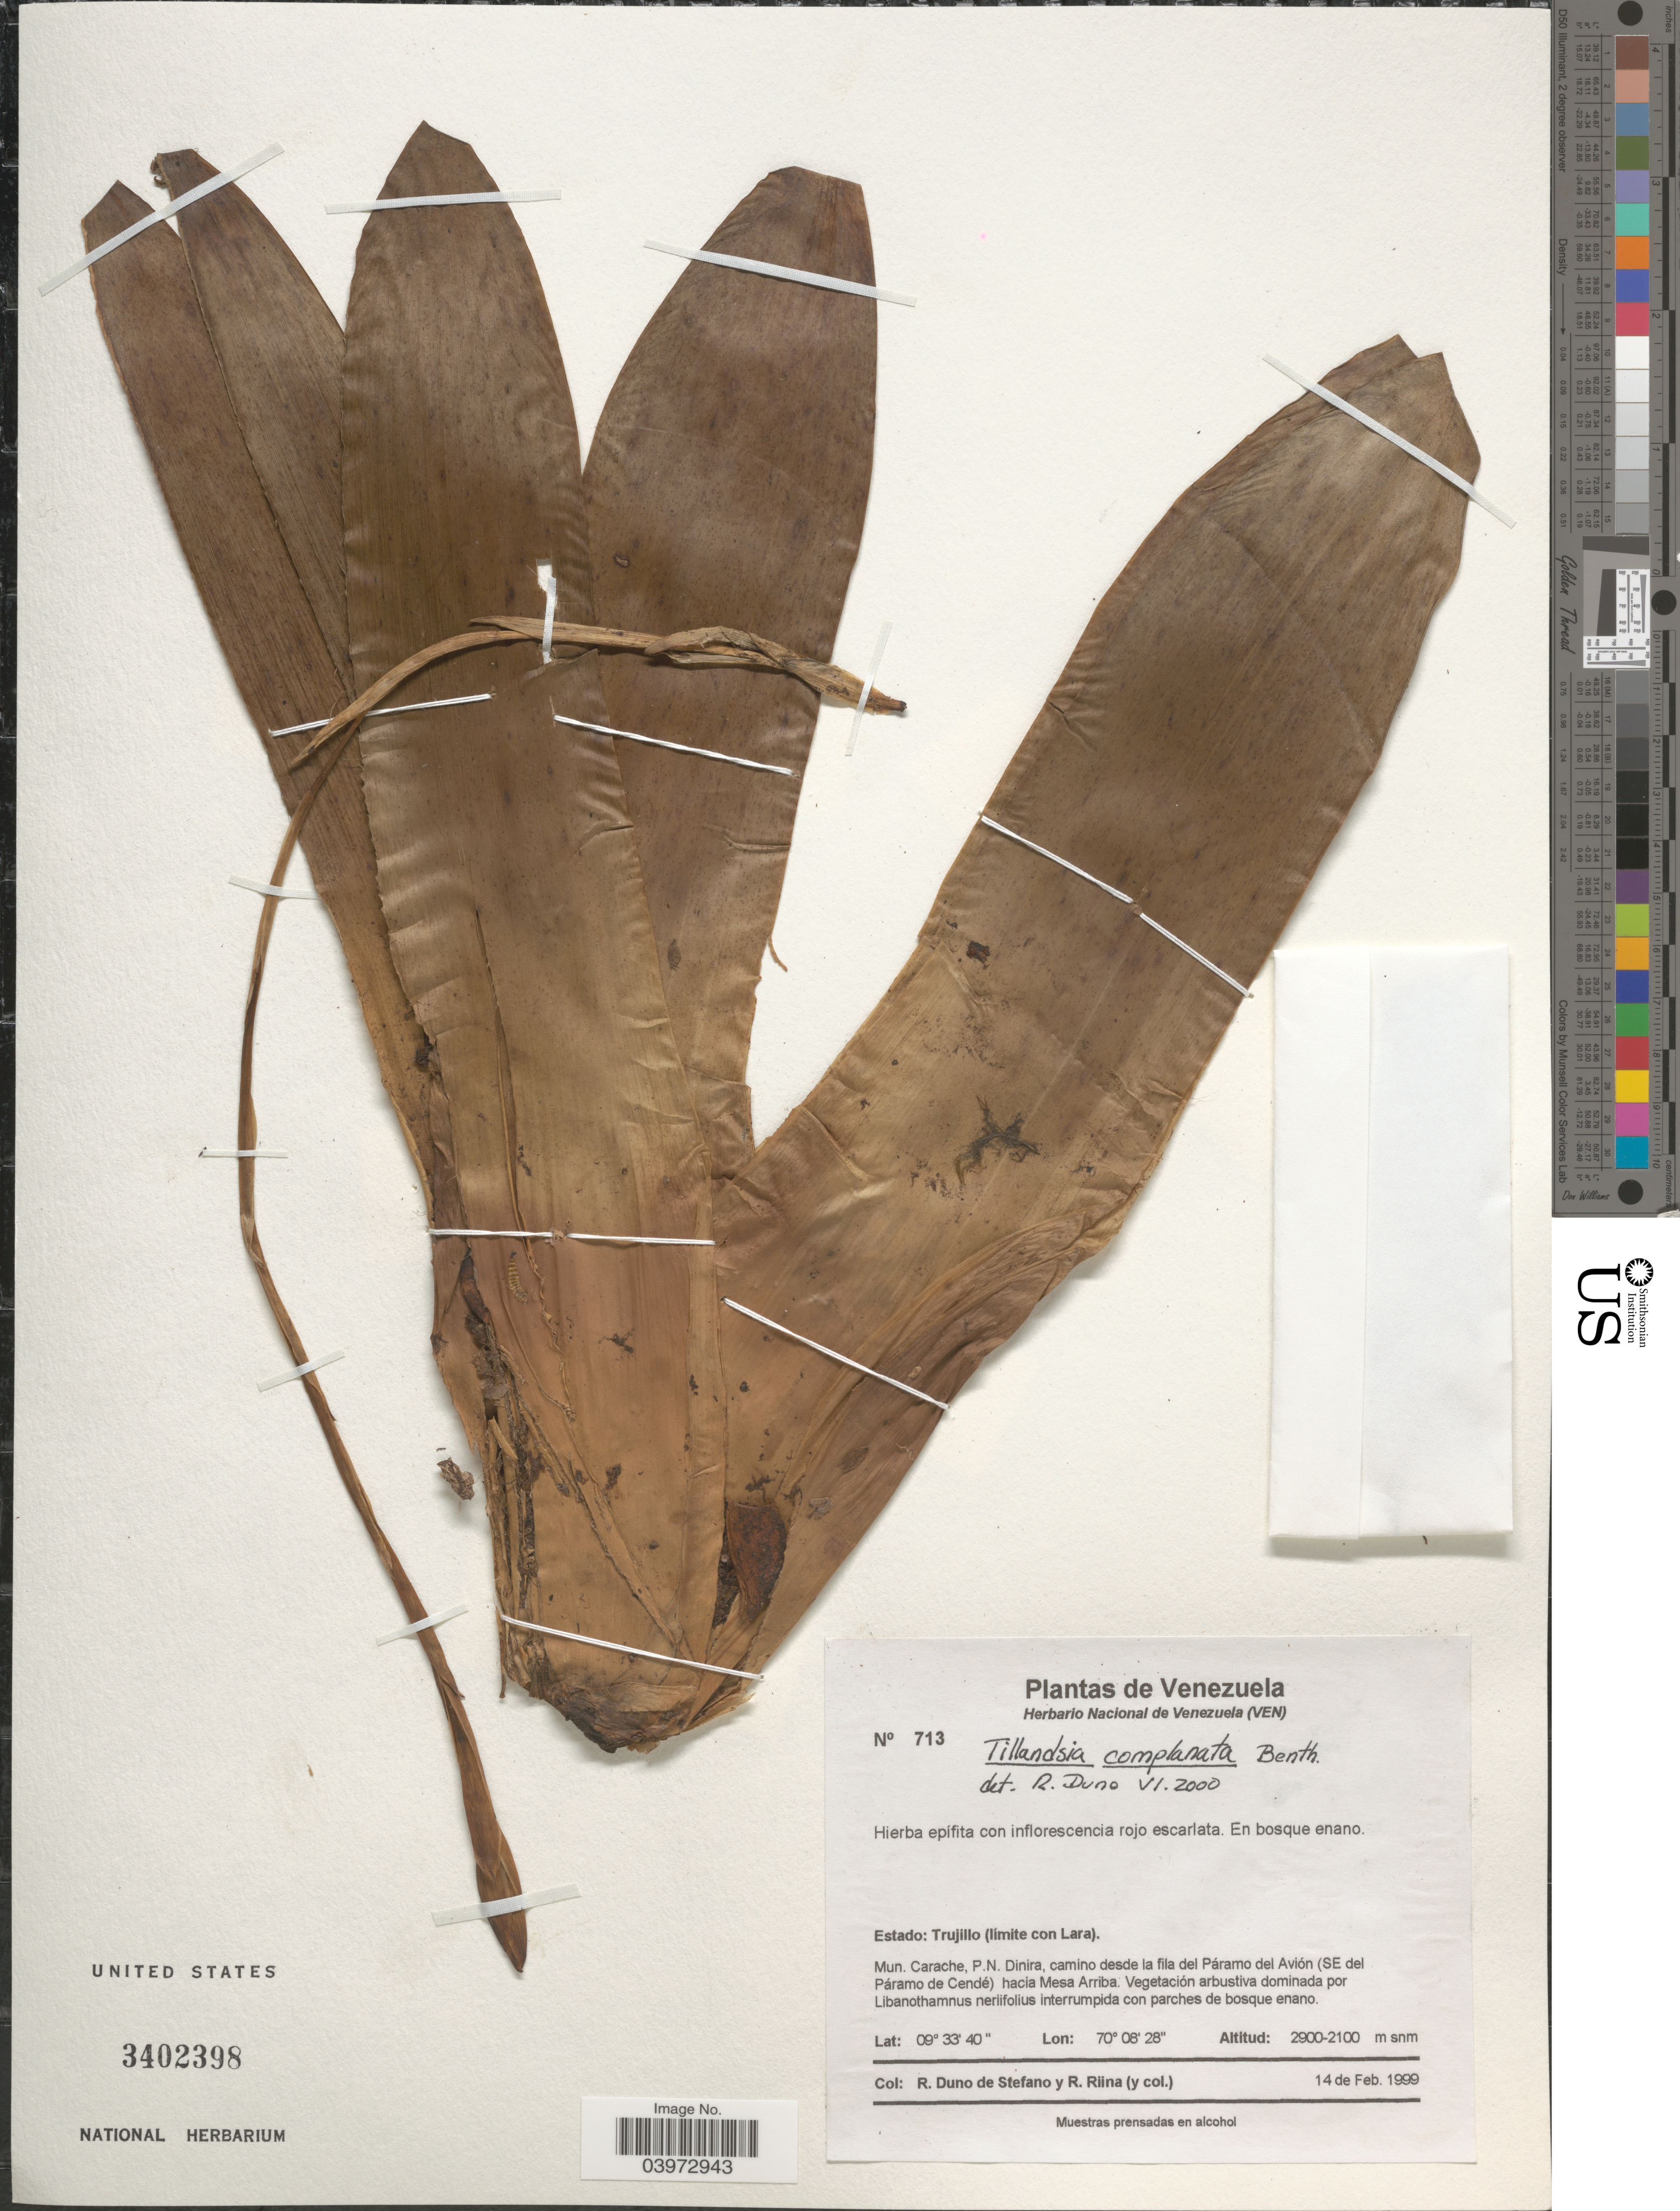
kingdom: Plantae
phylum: Tracheophyta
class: Liliopsida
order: Poales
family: Bromeliaceae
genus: Tillandsia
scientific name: Tillandsia complanata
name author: Benth.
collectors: R. Duno de Stefano & R. Riina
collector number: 713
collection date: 1999-02-14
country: Venezuela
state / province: Trujillo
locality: Estado: Trujillo (límite con Lara). Mun. Carache, P.N. Dinira, camino desde la fila del Páramo del Avión (SE del Páramo de Cendé) hacia Mesa Arriba.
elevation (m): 2100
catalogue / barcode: US 3402398